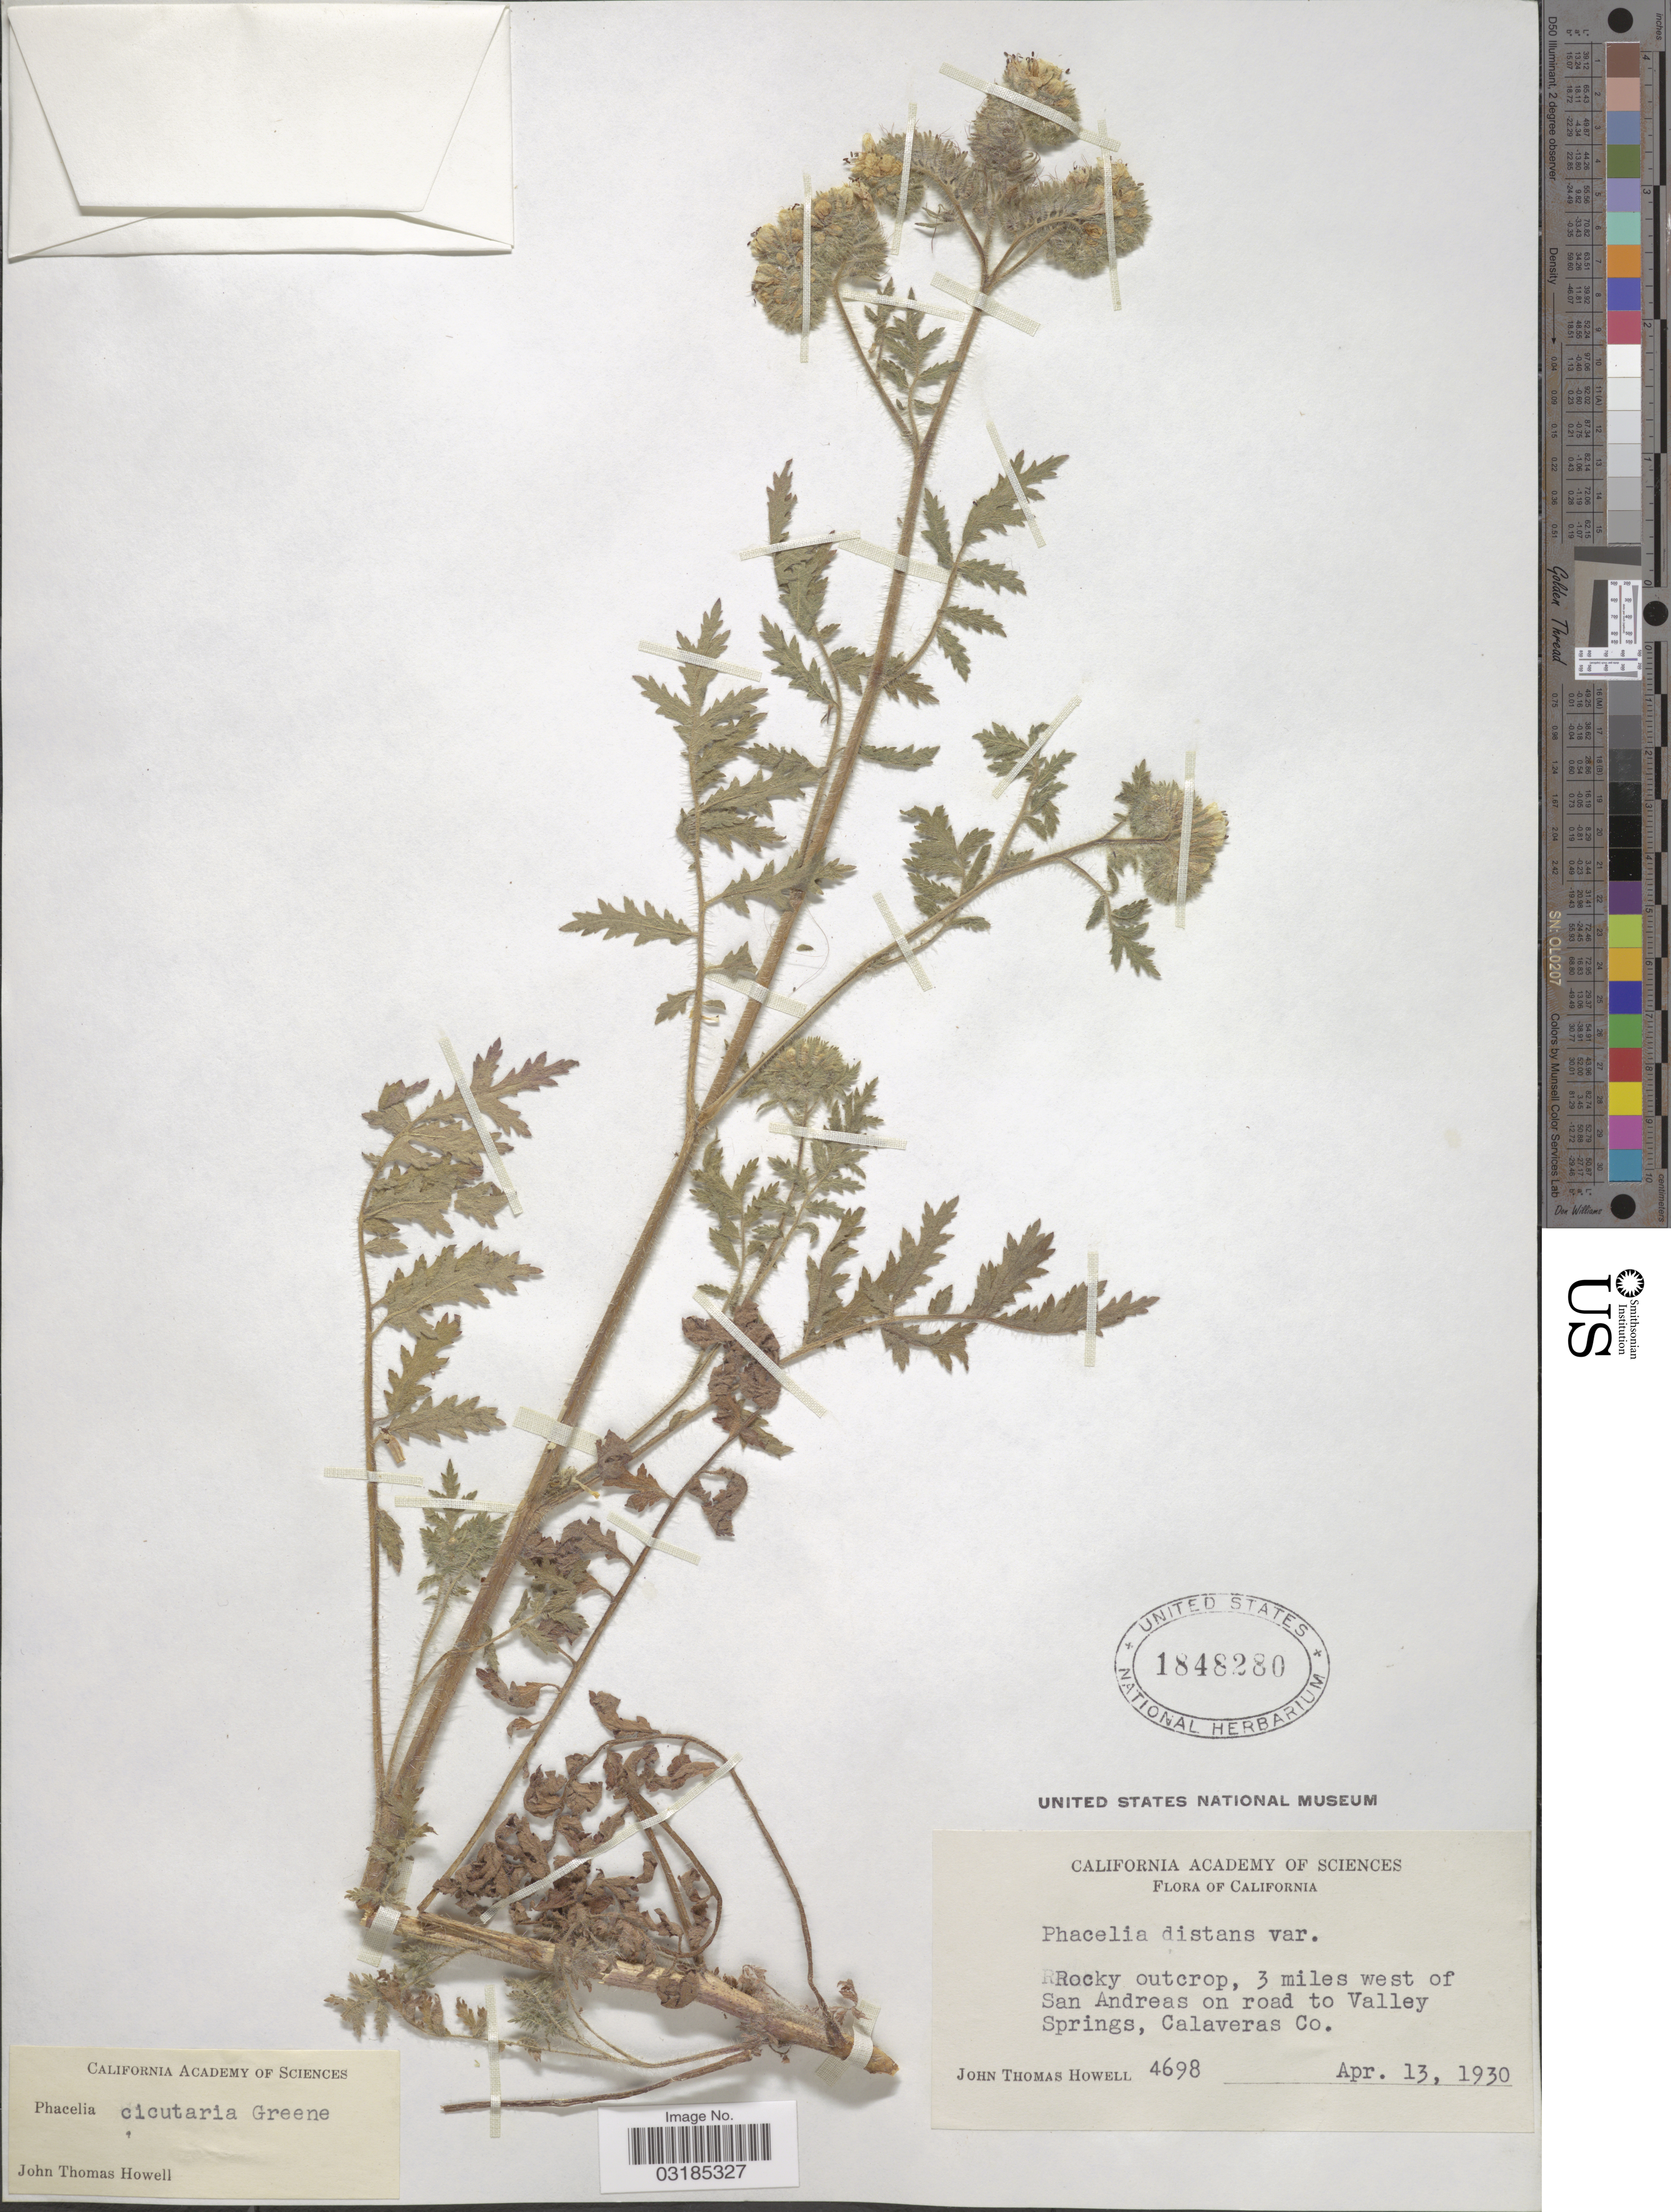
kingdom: Plantae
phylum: Tracheophyta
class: Magnoliopsida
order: Boraginales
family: Hydrophyllaceae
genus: Phacelia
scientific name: Phacelia distans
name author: Benth.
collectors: J. T. Howell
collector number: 4698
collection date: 1930-04-13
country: United States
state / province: California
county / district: Calaveras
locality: Rocky outcrop, 3 miles west of San Andreas on road to Valley Springs, Calaveras Co.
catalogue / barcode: US 1848280